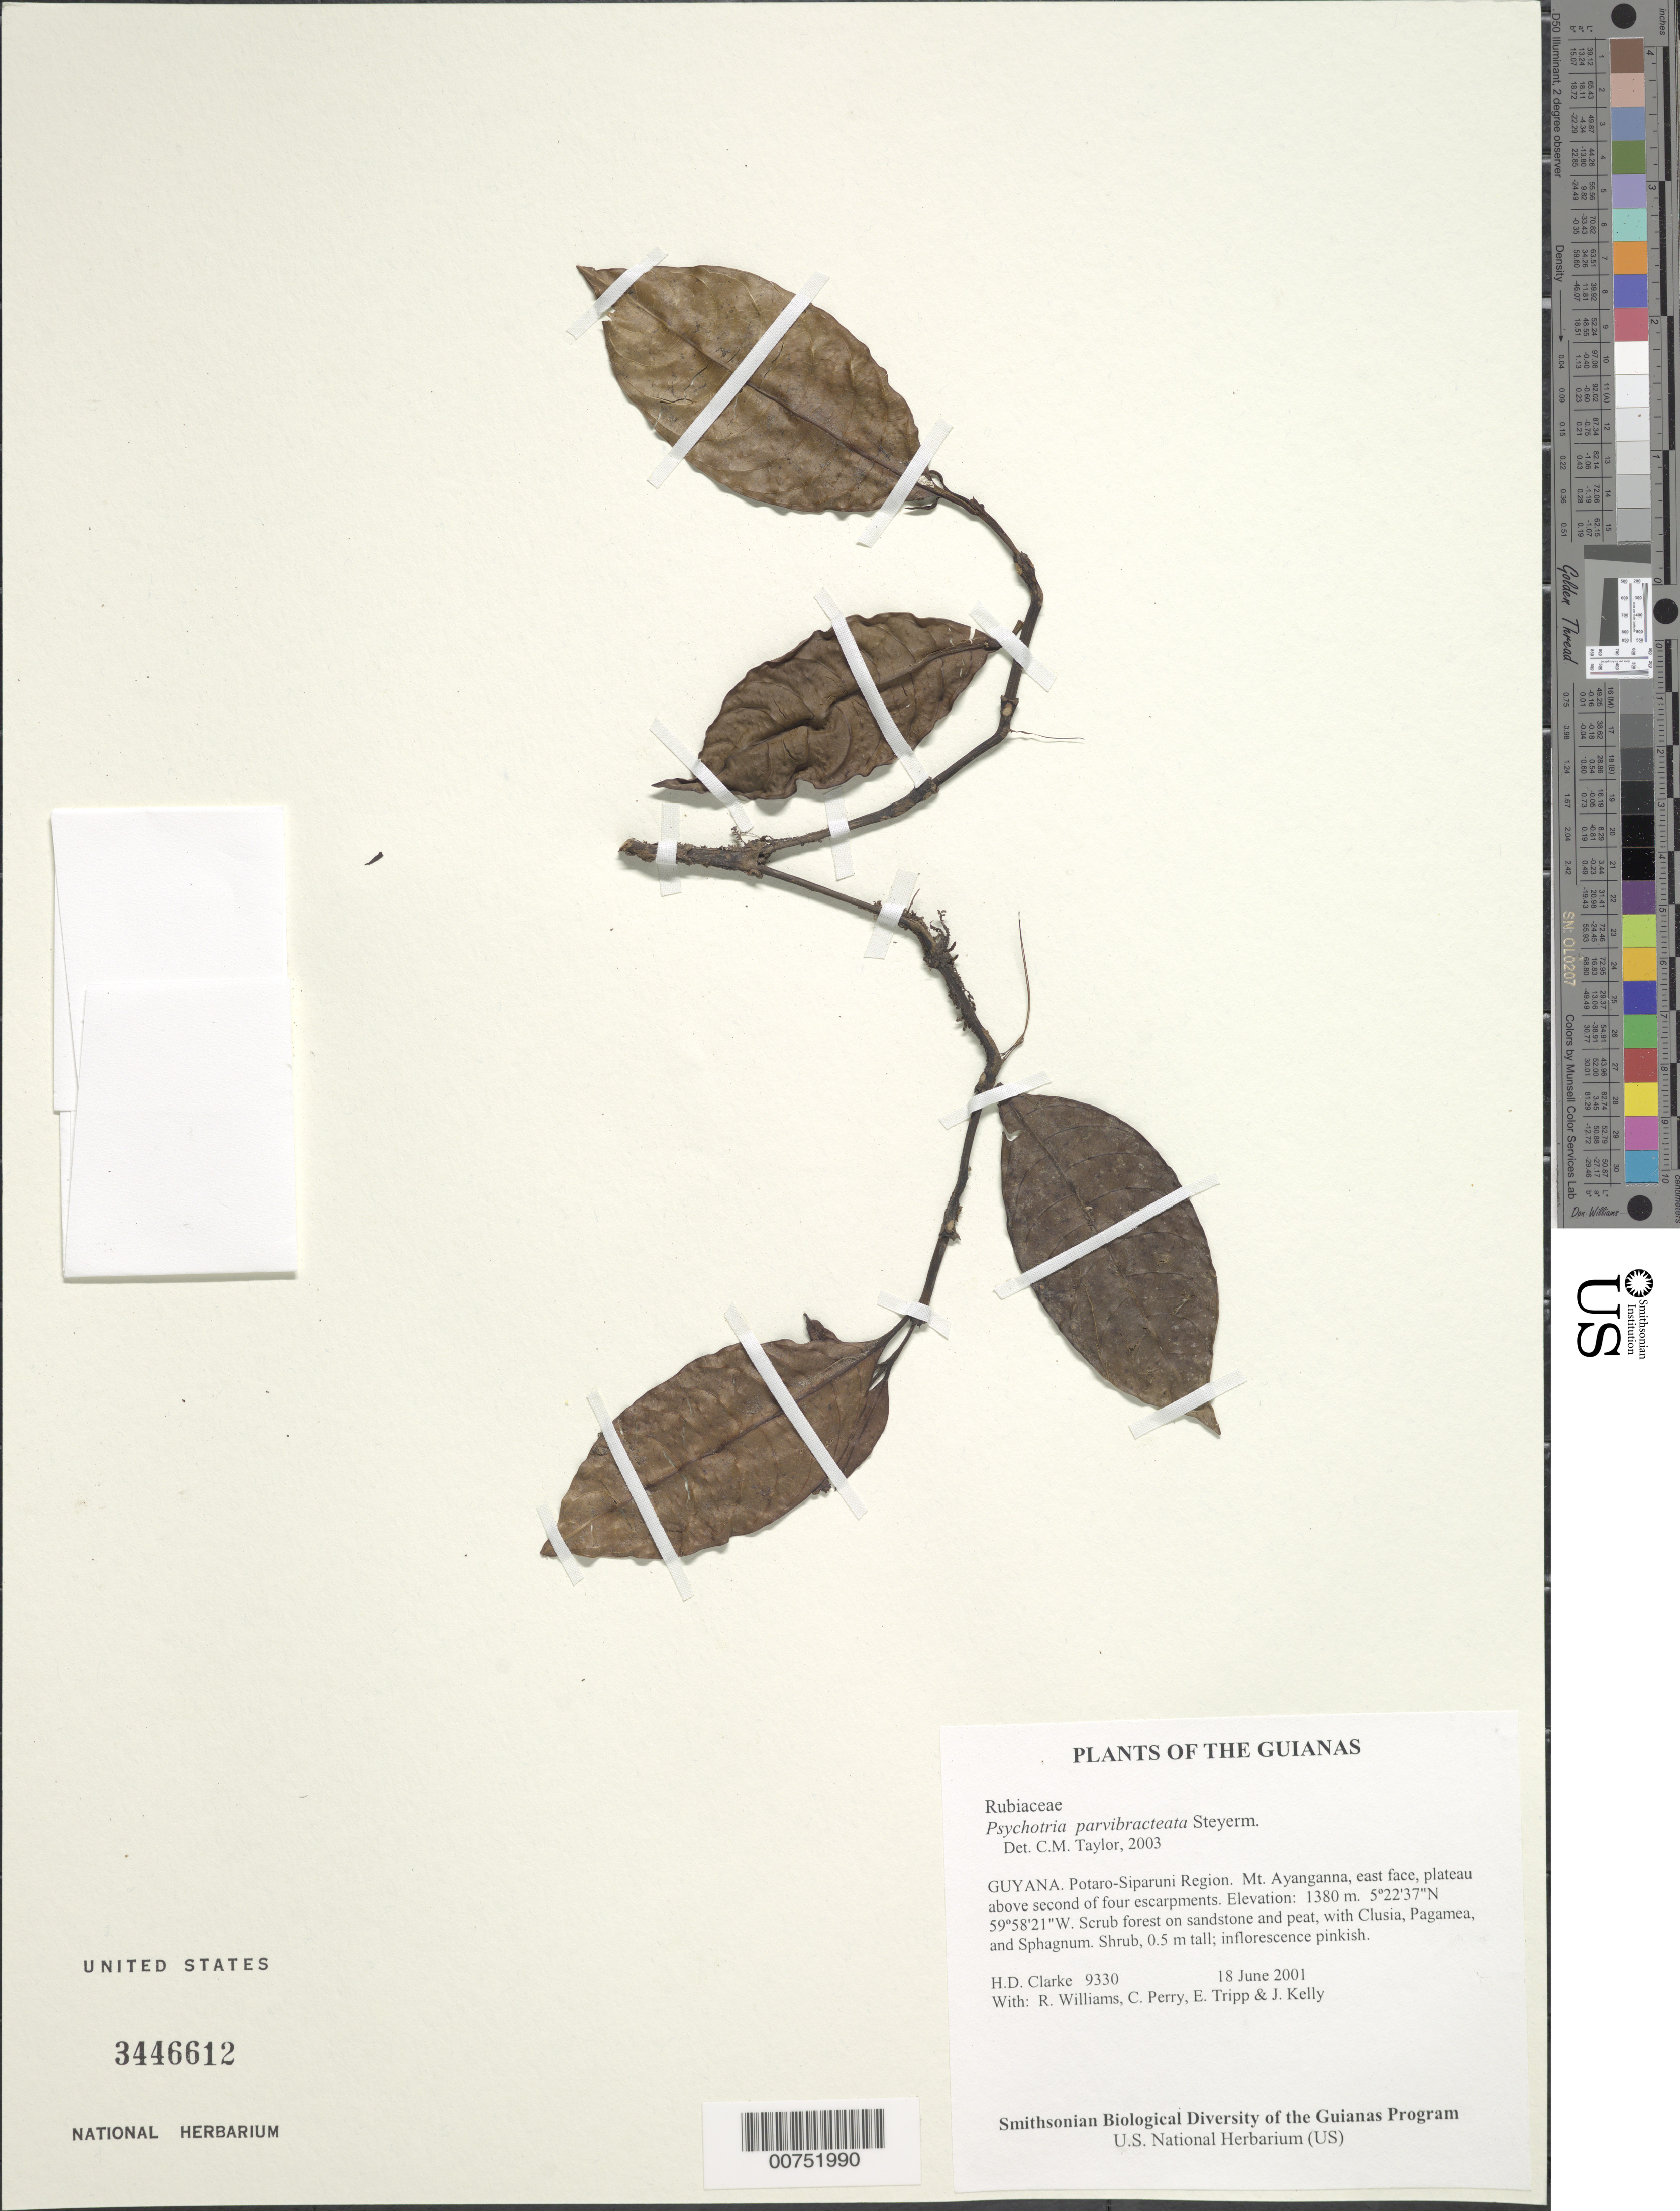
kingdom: Plantae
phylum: Tracheophyta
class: Magnoliopsida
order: Gentianales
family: Rubiaceae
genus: Psychotria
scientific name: Psychotria parvibractea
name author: Steyerm.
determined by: Taylor, Charlotte M.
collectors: H. D. Clarke, R. Williams, C. Perry, E. Tripp & J. Kelly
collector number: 9330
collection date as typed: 18 June 2001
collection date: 2001-06-18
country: Guyana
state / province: Potaro-Siparuni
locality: Mt. Ayanganna, east face, plateau above second of four escarpments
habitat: Scrub forest on sandstone and peat, with Clusia, Pagamea, and Sphagnum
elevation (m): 1380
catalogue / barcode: US 3446612